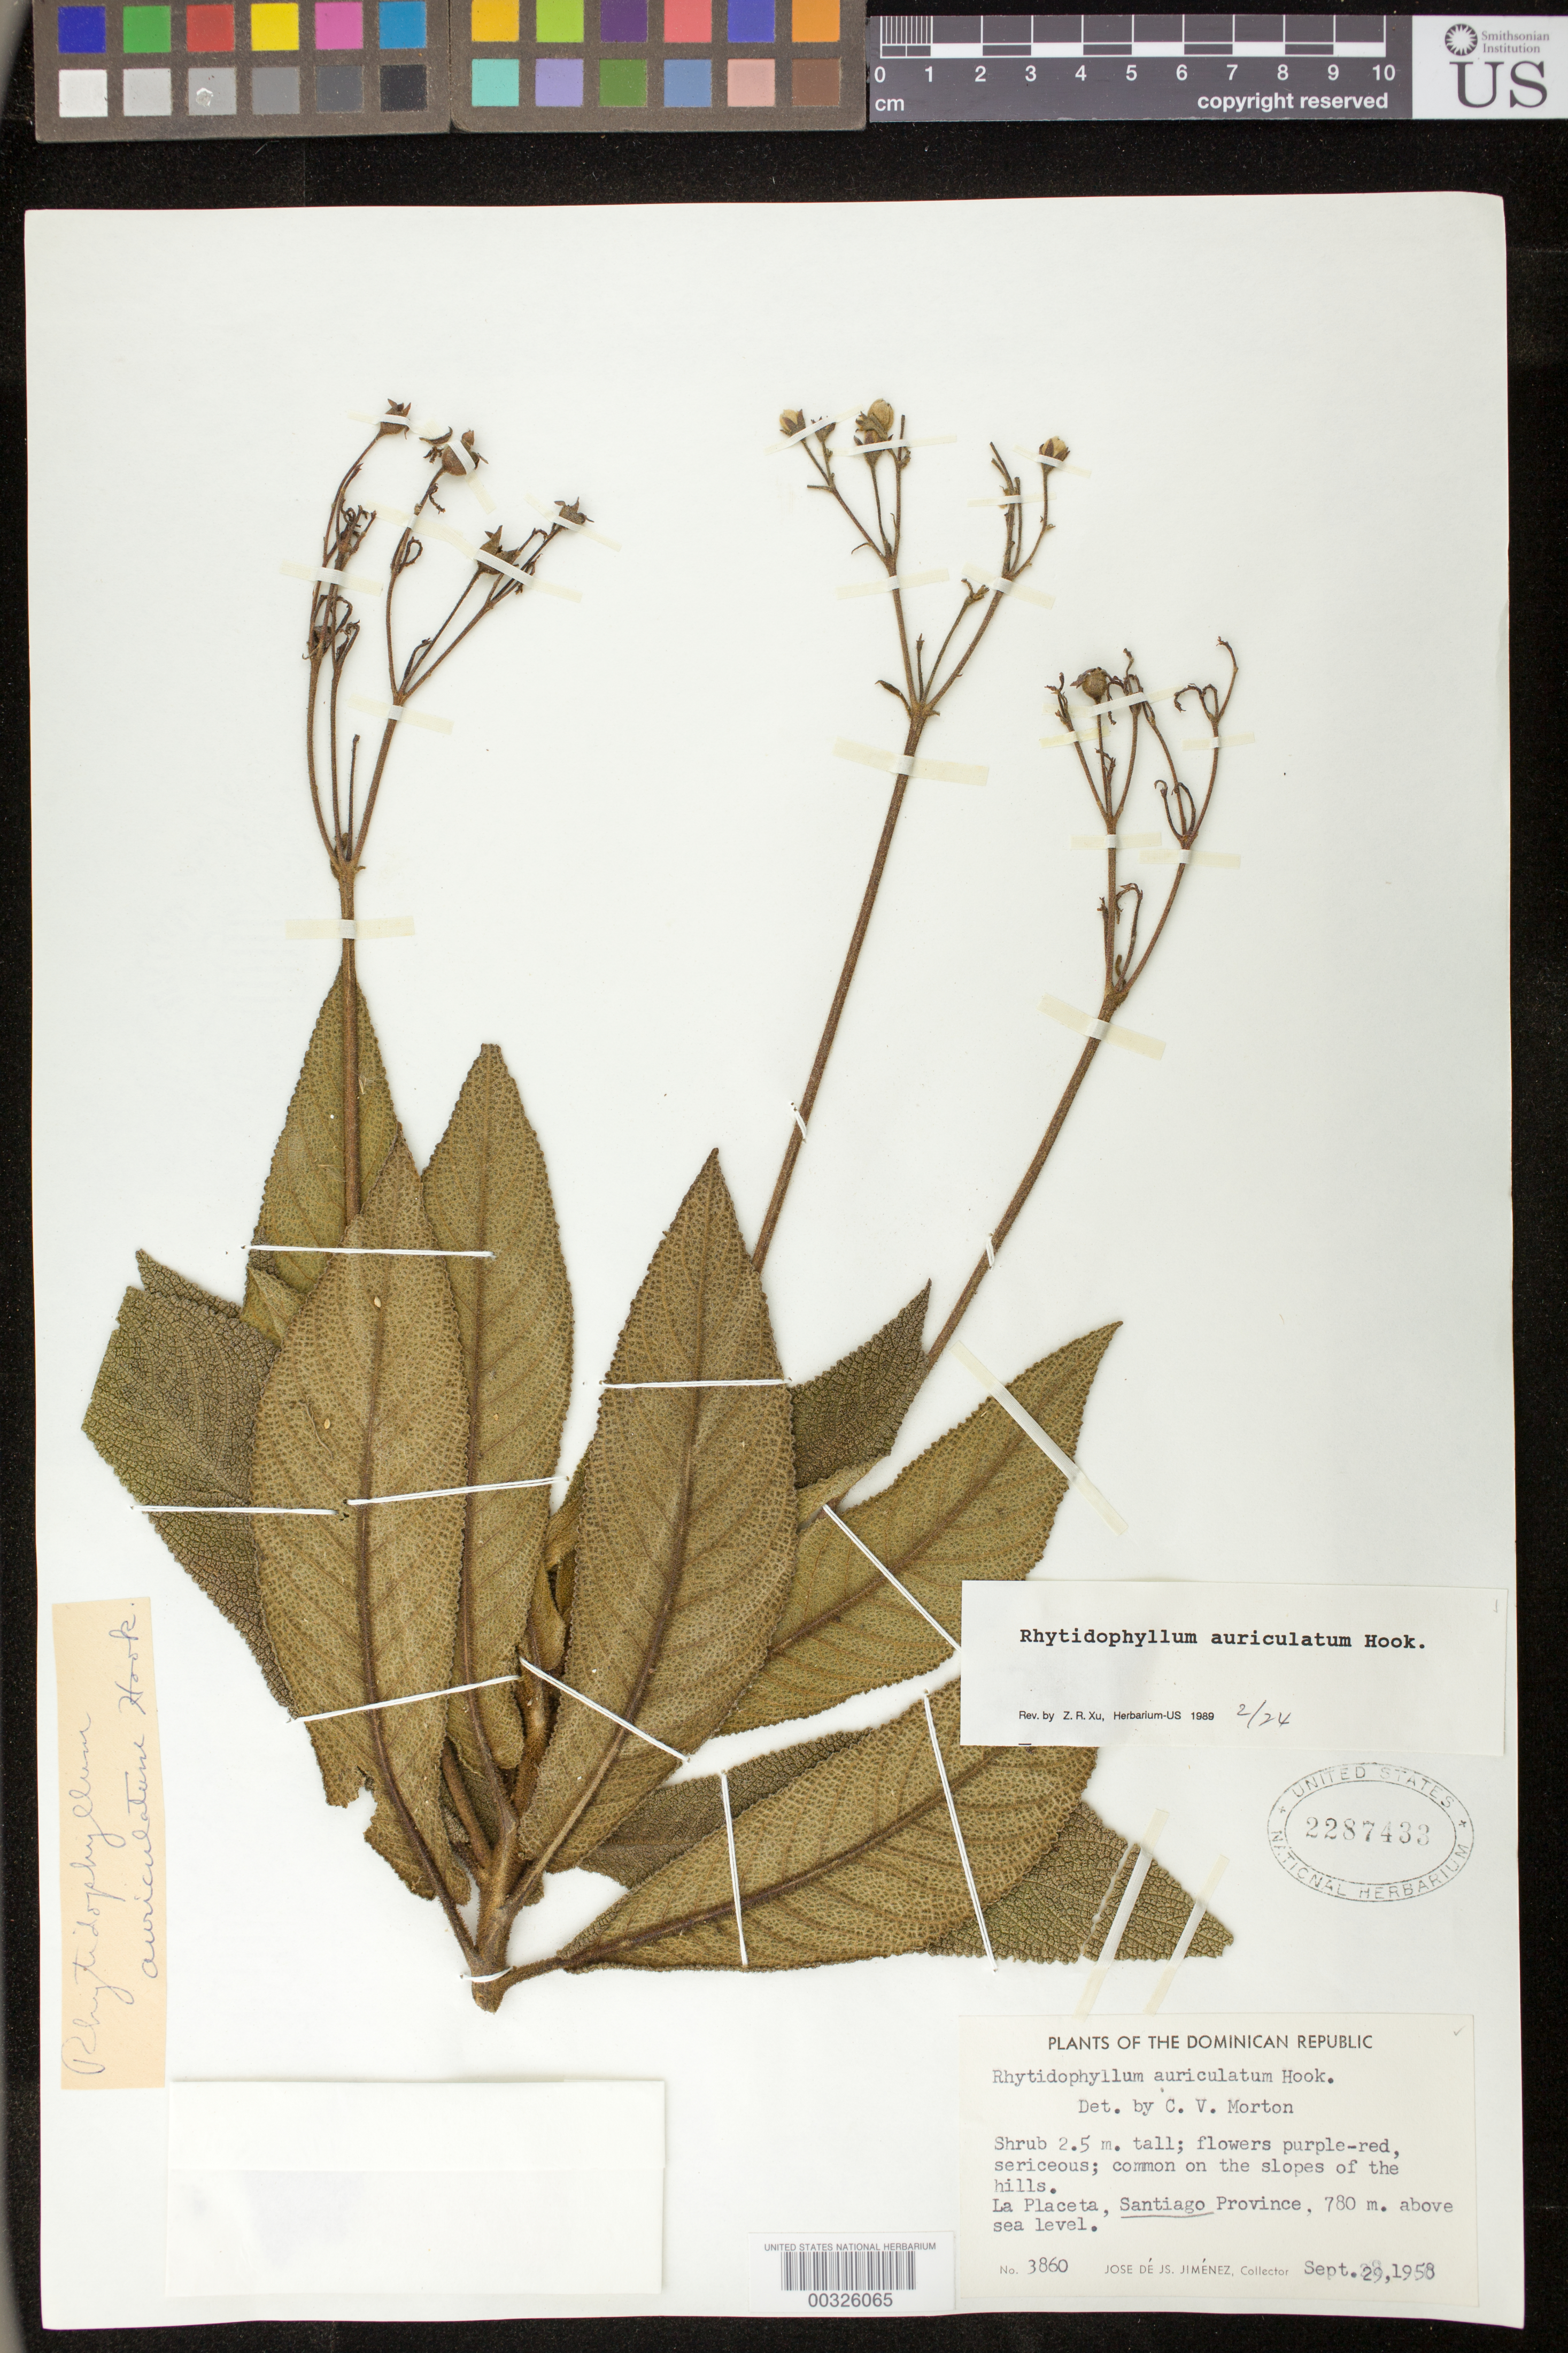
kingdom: Plantae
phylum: Tracheophyta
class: Magnoliopsida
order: Lamiales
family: Gesneriaceae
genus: Rhytidophyllum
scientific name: Rhytidophyllum auriculatum var. angustatum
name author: Urb.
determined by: Skog, Laurence E.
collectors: J. J. Jiménez Almonte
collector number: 3860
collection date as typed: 29 Sep 1958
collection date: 1958-09-29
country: Dominican Republic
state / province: Santiago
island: Hispaniola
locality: La Placeta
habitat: Common on the slopes of the hills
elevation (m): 780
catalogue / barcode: US 2287433